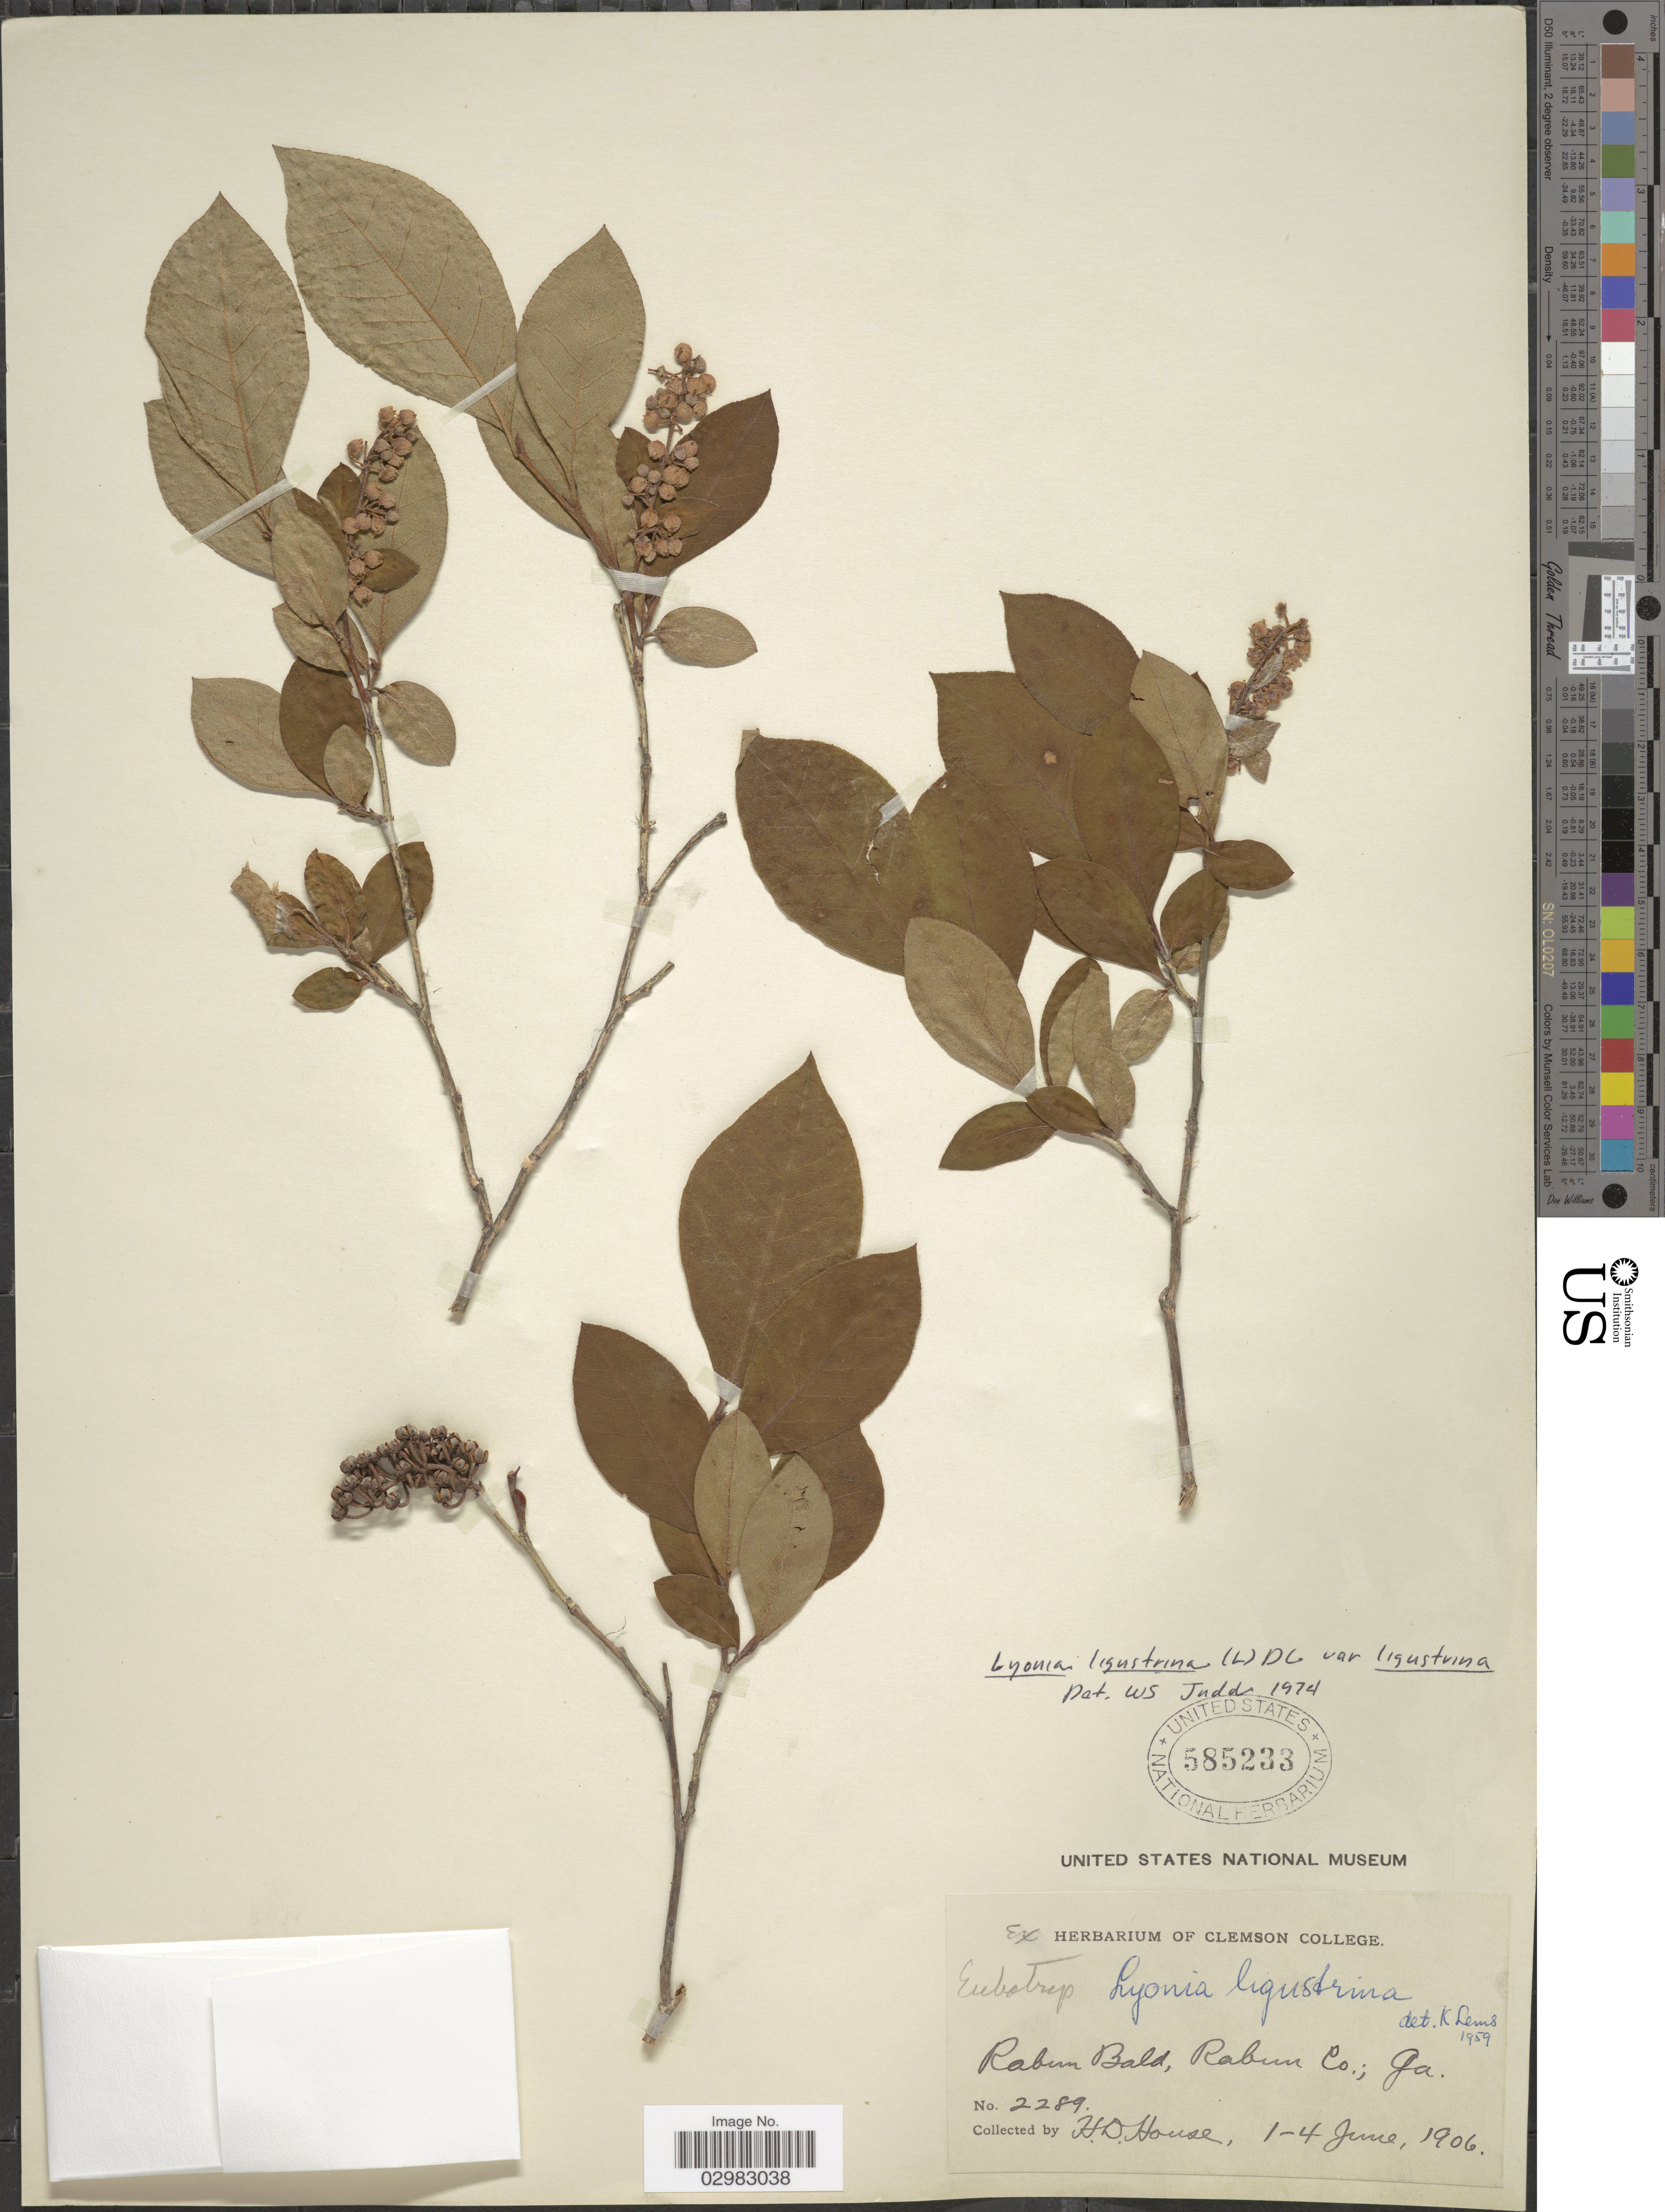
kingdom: Plantae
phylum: Tracheophyta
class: Magnoliopsida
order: Ericales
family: Ericaceae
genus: Lyonia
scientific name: Lyonia ligustrina var. ligustrina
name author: (L.) DC.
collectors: H. D. House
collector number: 2289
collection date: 1906-06-01/1906-06-04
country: United States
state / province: Georgia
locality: Rabun Bald, Rabun Co.; Ga.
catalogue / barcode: US 585233